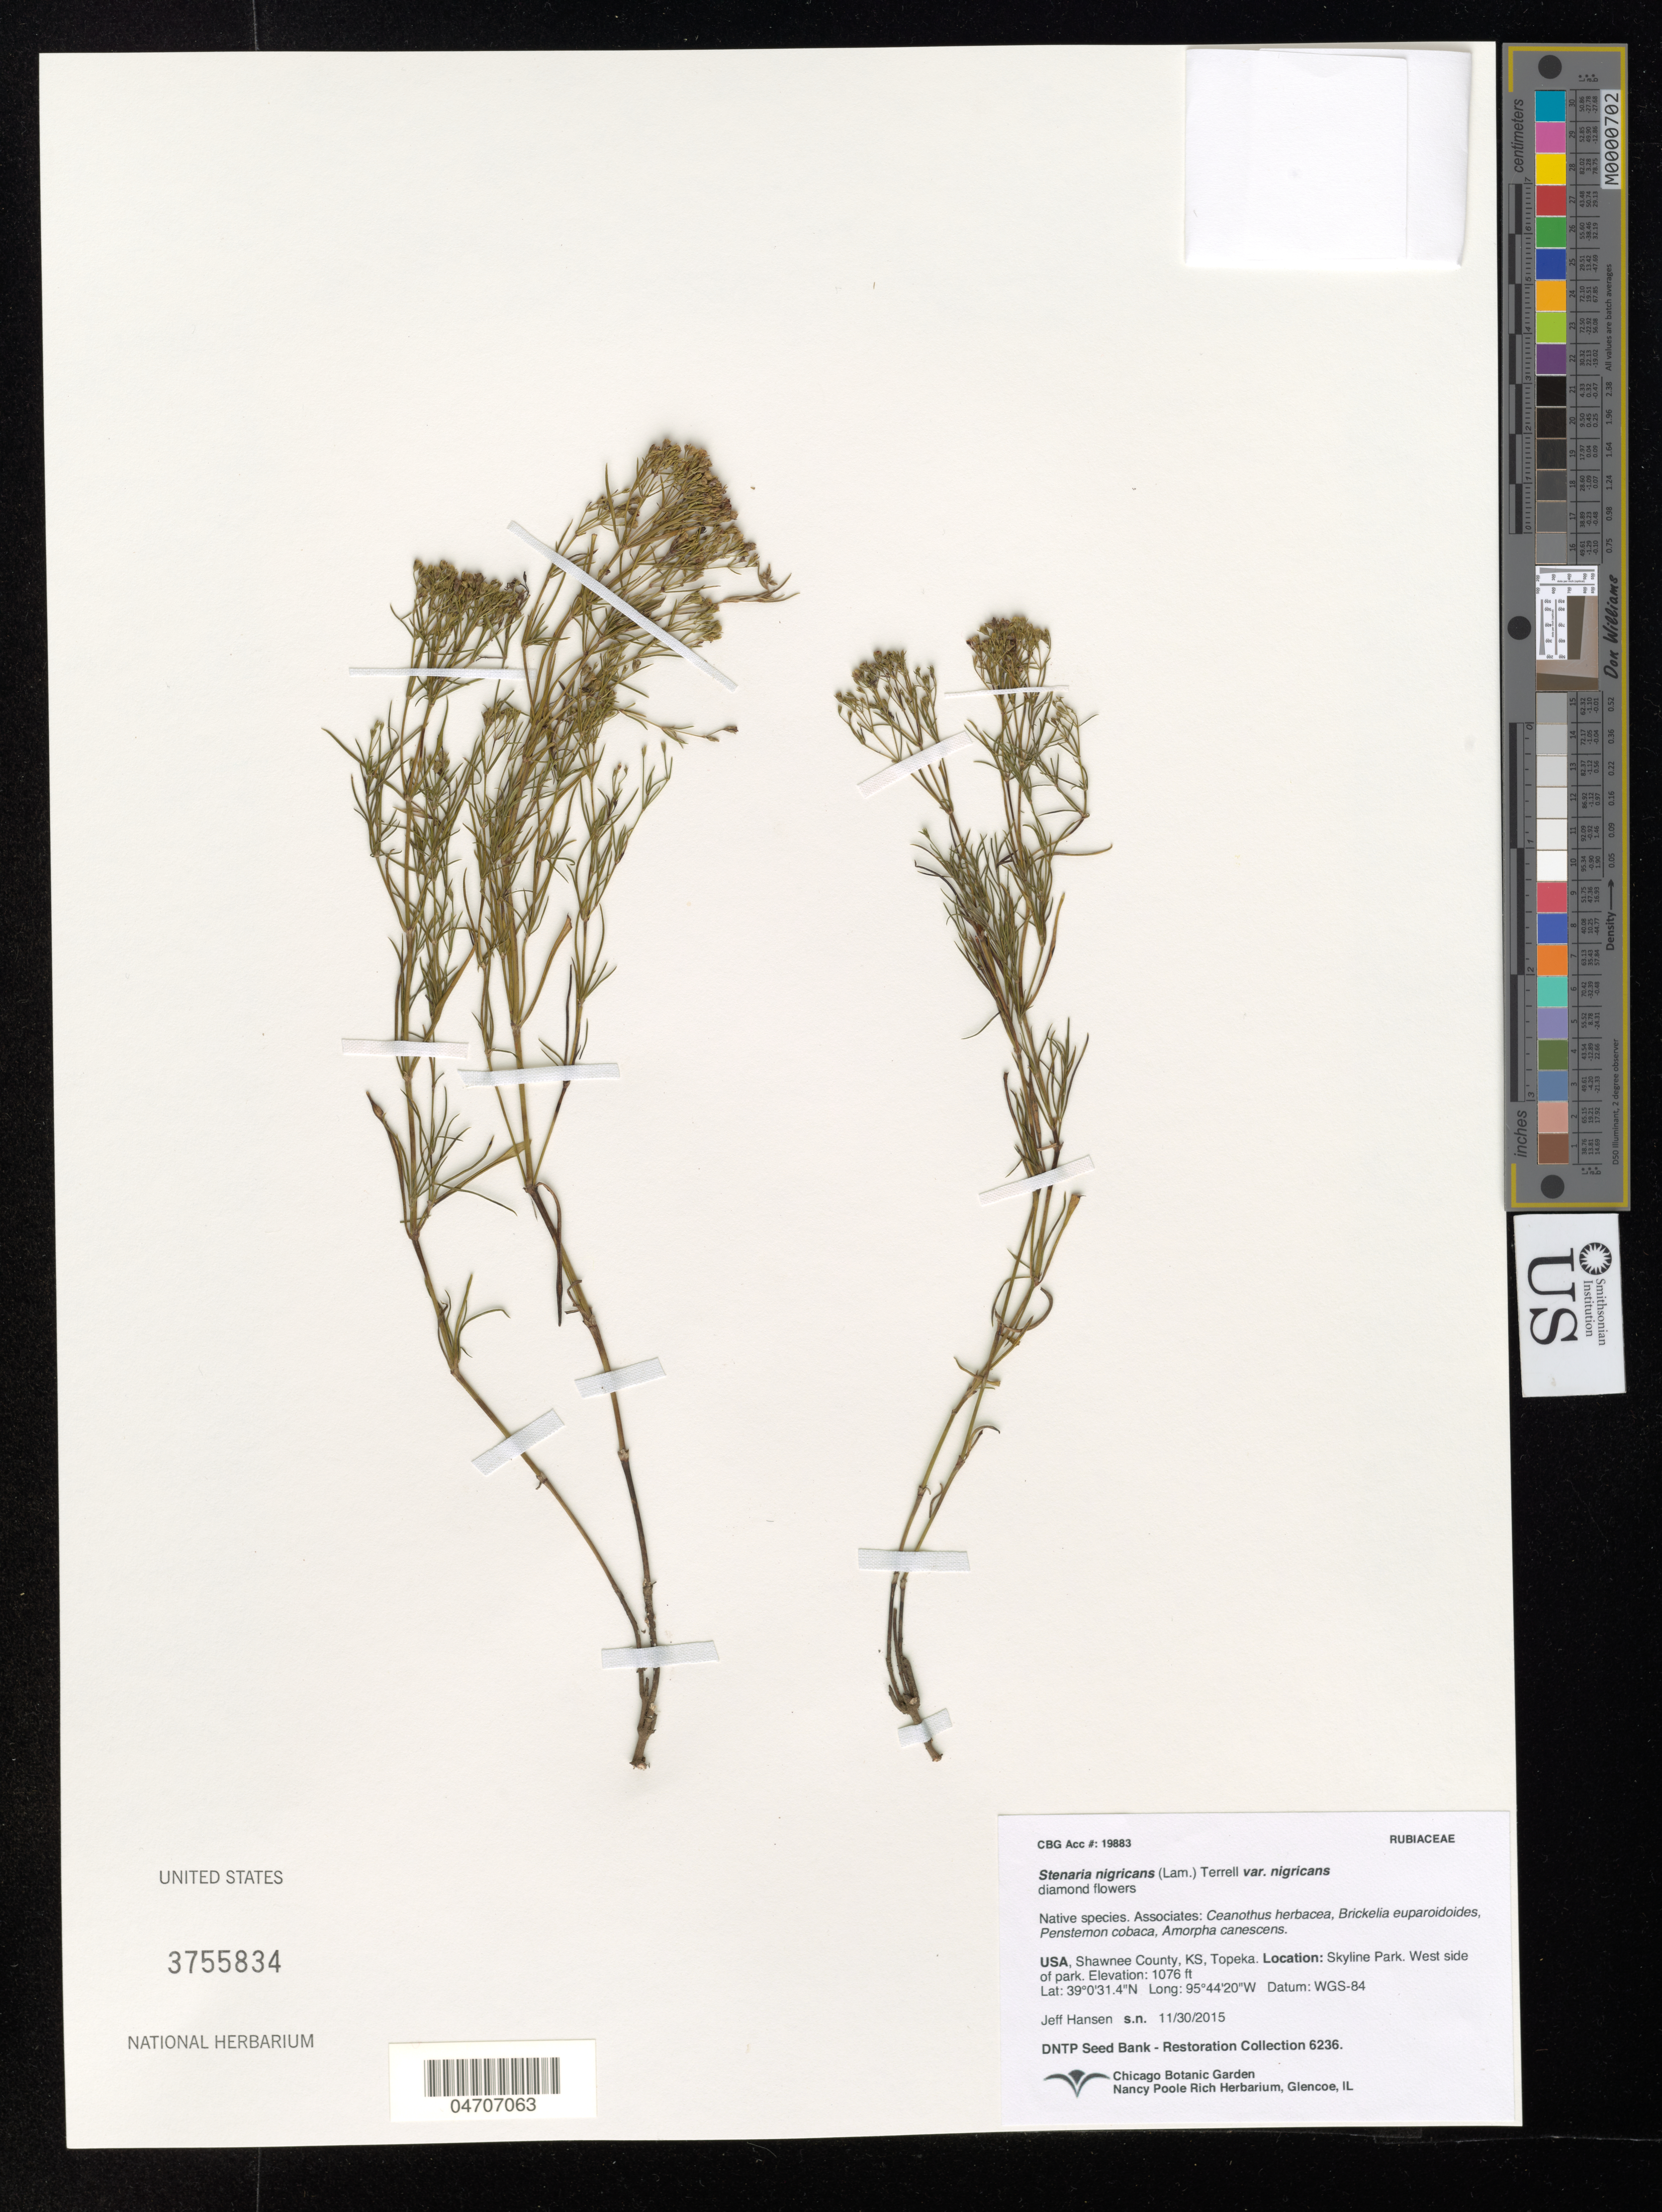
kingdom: Plantae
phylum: Tracheophyta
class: Magnoliopsida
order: Gentianales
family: Rubiaceae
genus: Stenaria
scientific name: Stenaria nigricans var. nigricans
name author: (Lam.) Terrell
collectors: J. Hansen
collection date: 2015-11-30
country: United States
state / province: Kansas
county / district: Shawnee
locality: Shawnee County, Topeka. Skyline Park. West side of park.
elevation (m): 328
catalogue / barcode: US 3755834